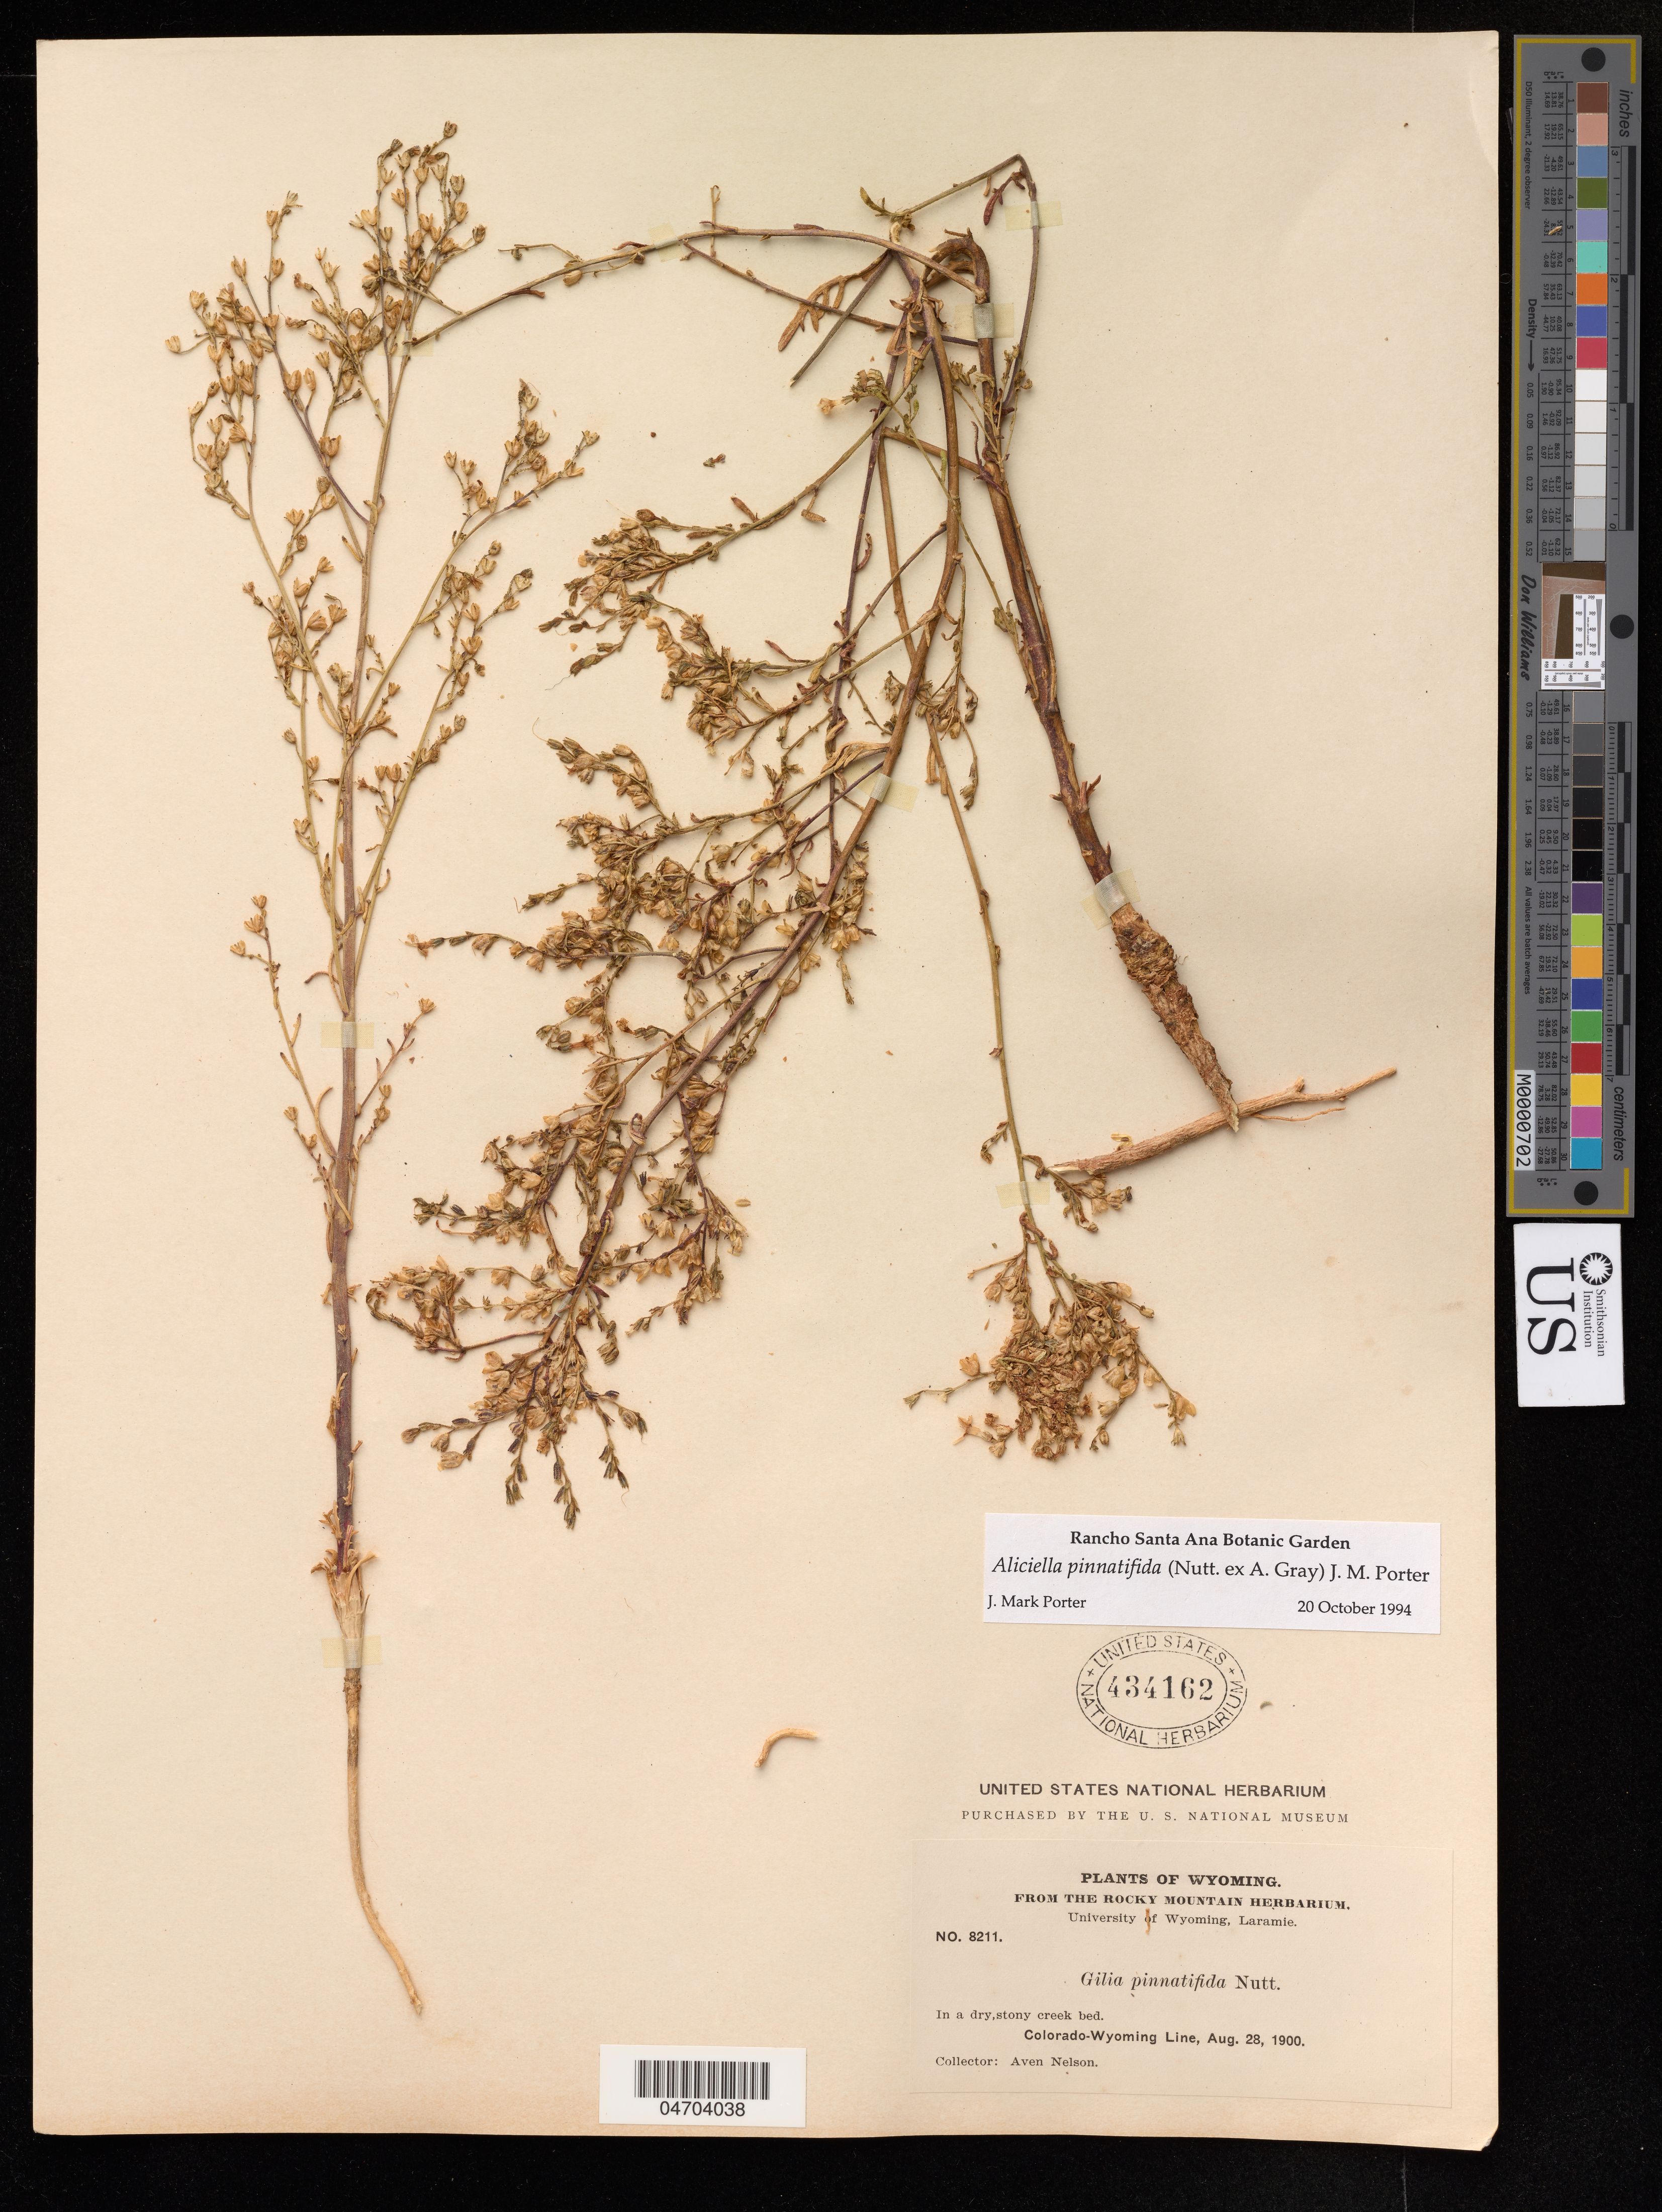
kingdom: Plantae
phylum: Tracheophyta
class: Magnoliopsida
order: Ericales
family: Polemoniaceae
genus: Aliciella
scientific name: Aliciella pinnatifida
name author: (Nutt. ex A. Gray) J.M. Porter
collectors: A. Nelson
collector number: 8211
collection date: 1900-08-28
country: United States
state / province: Wyoming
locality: Colorado-Wyoming line.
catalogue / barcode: US 434162